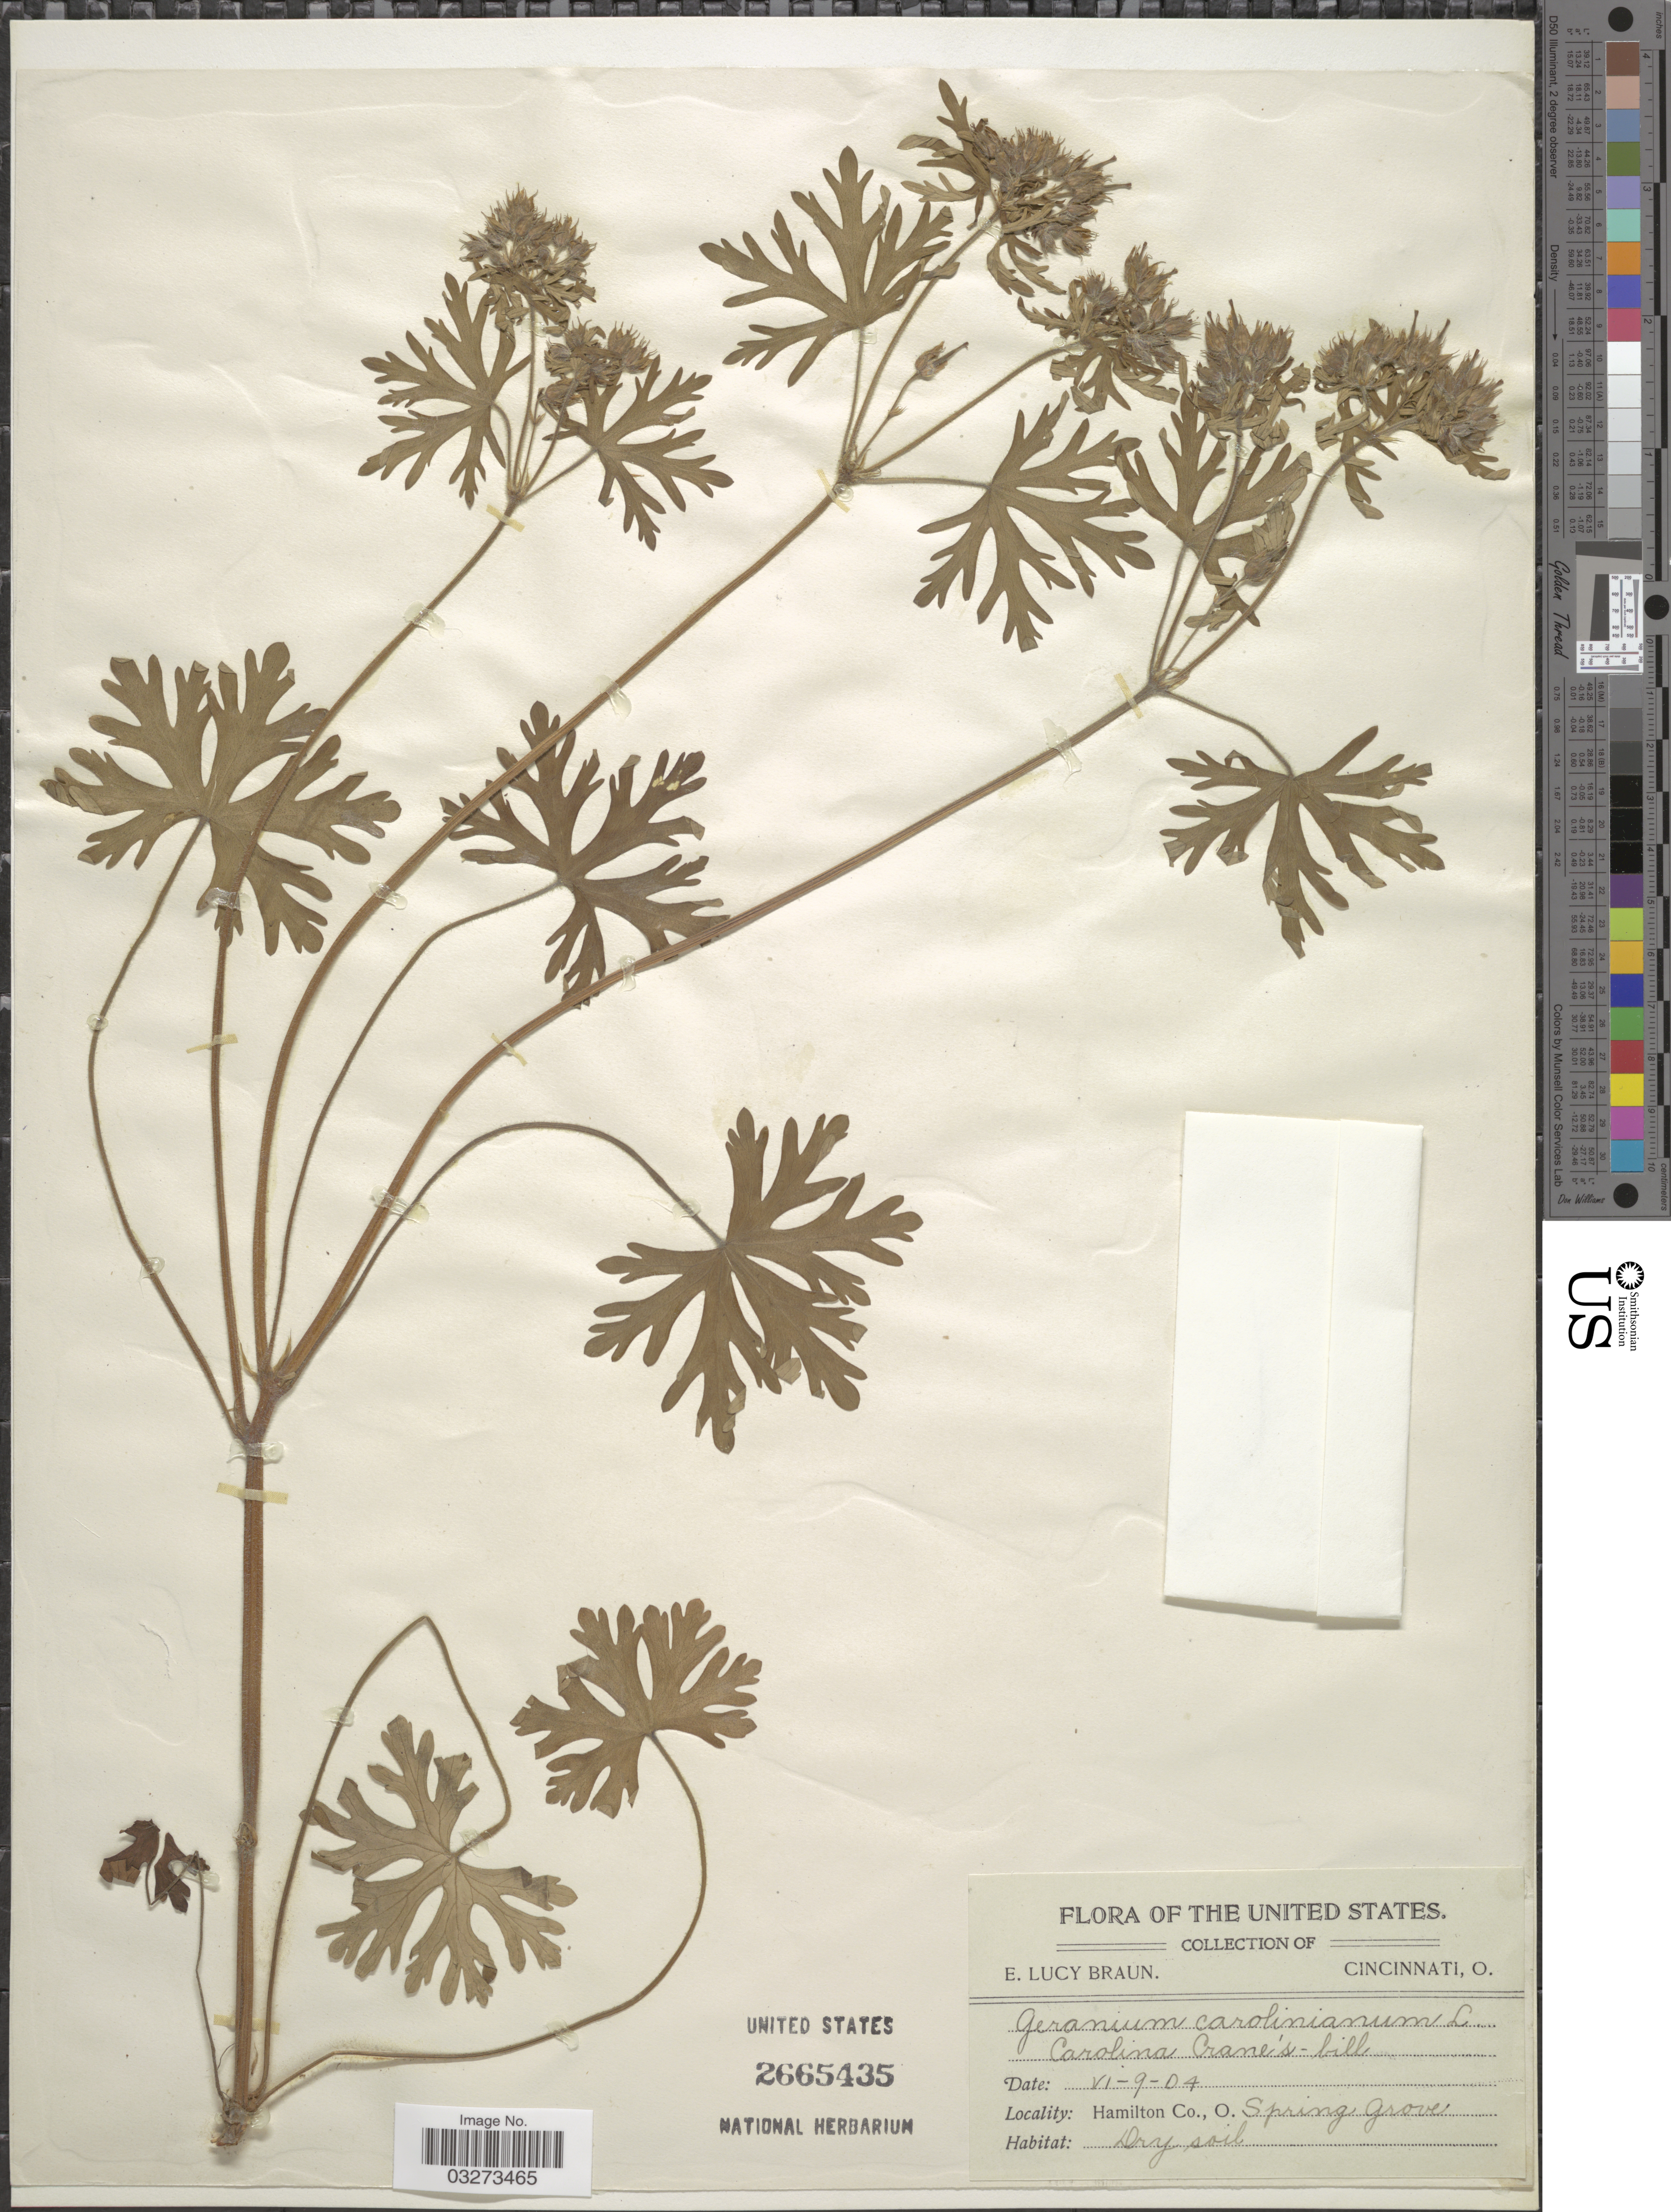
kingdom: Plantae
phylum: Tracheophyta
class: Magnoliopsida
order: Geraniales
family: Geraniaceae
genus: Geranium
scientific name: Geranium carolinianum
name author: L.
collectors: E. L. Braun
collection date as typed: Transcribed d/m/y: 9/6/4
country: United States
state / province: Ohio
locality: Hamilton Co., Spring Grove.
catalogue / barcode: US 2665435